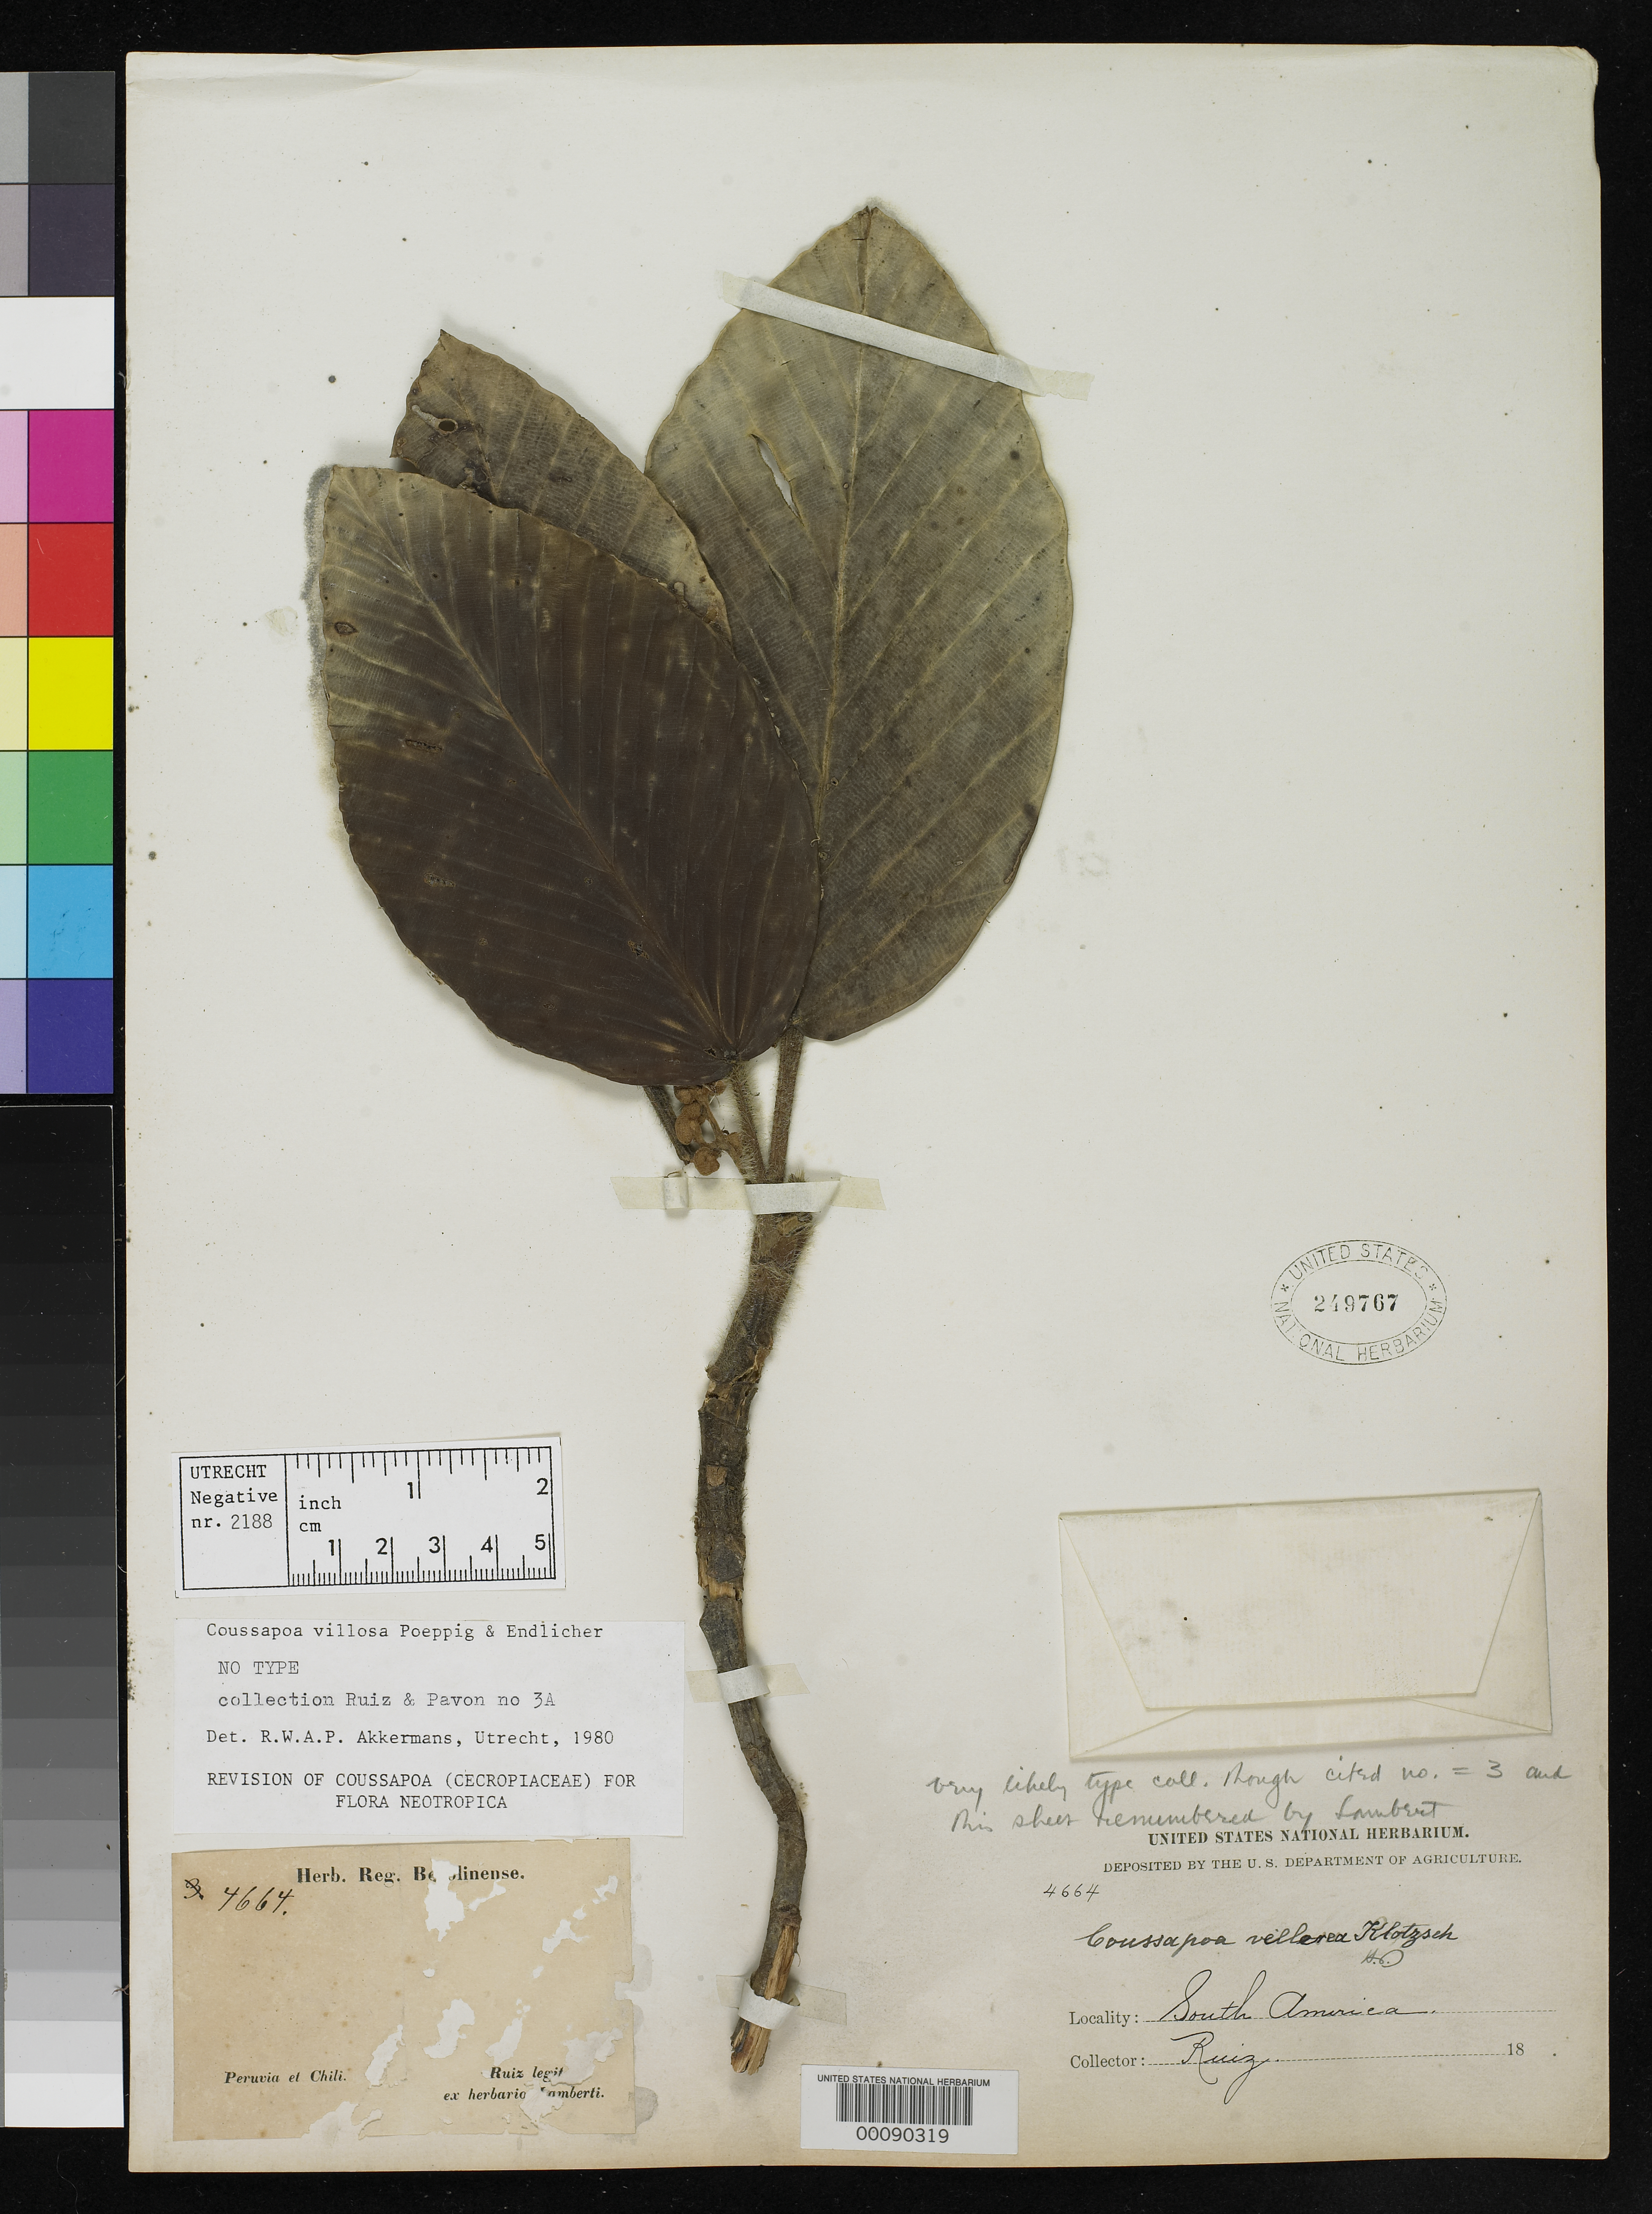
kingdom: Plantae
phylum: Tracheophyta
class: Magnoliopsida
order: Rosales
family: Urticaceae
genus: Coussapoa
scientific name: Coussapoa vellerea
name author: Klotzsch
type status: Type Fragment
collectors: J. F. Klotzsch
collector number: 4664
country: Peru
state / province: San Martín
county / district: Mariscal Cáceres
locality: Rio Huallaga, margen Derecha del; Balsa Probana; dtto. Tocache Nuevo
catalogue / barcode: US 249767